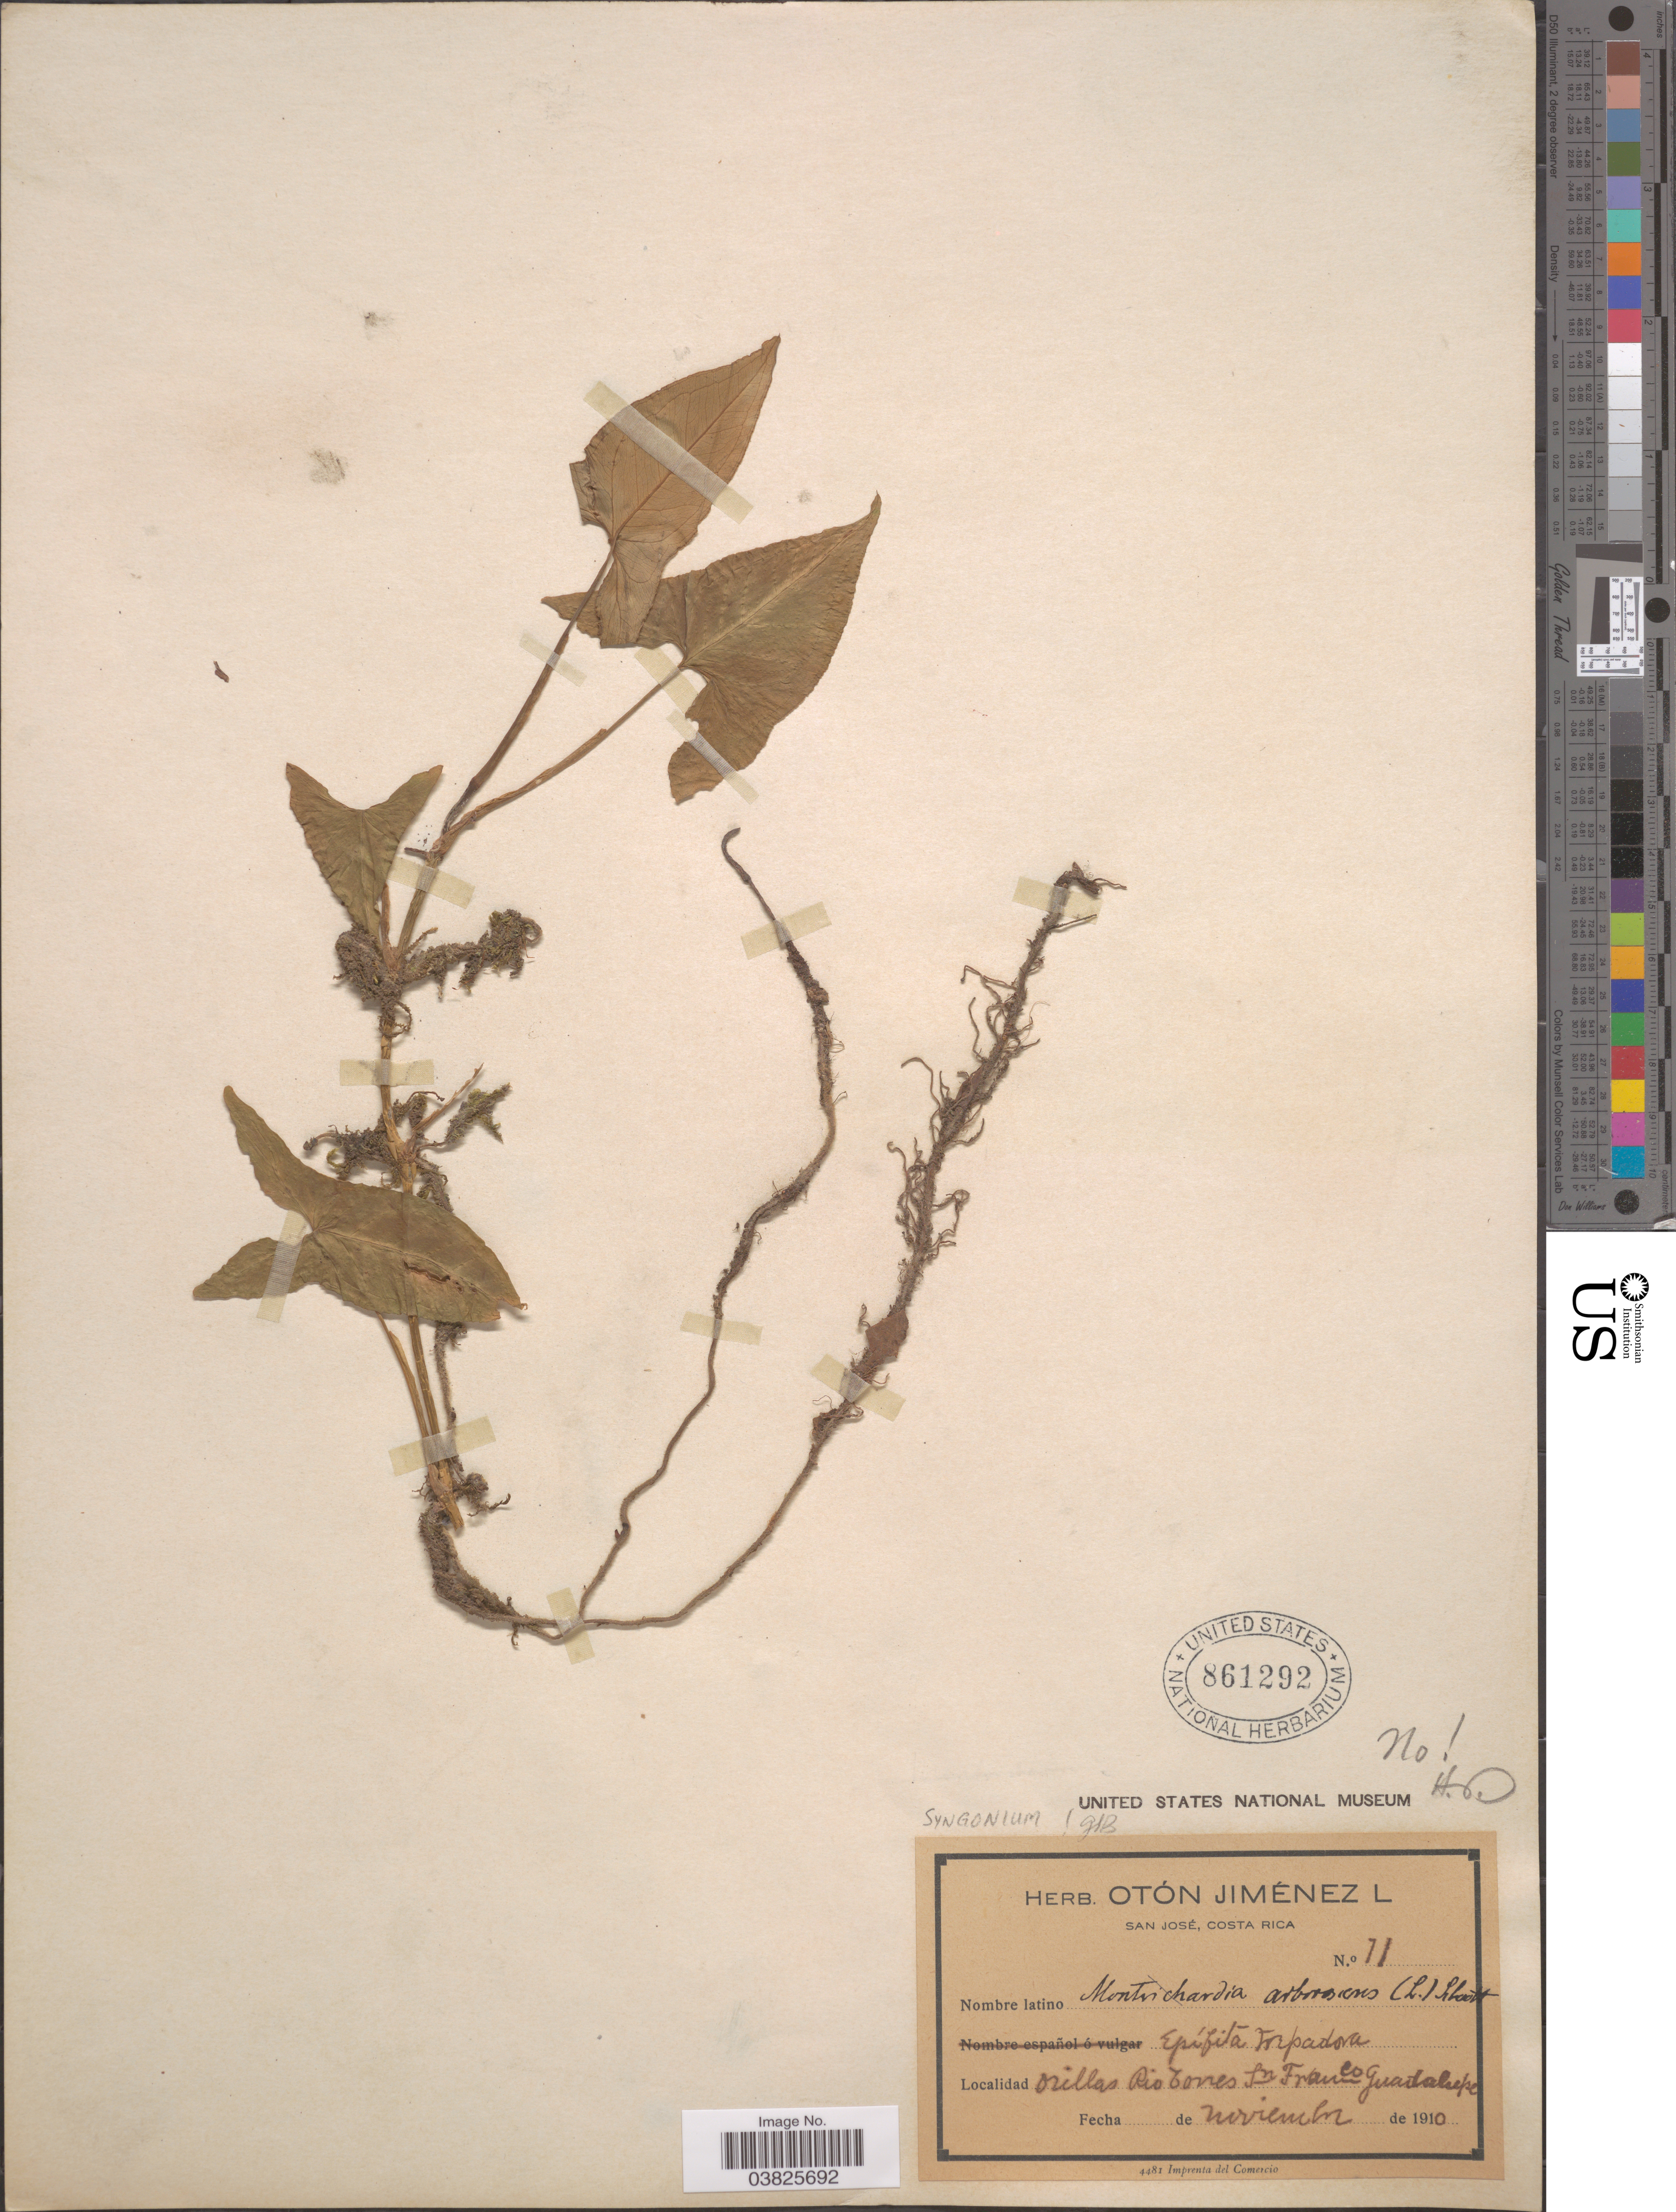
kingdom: Plantae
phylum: Tracheophyta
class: Liliopsida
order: Alismatales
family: Araceae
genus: Syngonium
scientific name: Syngonium sp.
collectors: ex herb. O. Jimenez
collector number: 11*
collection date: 1910-11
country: Costa Rica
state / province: San José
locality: Orillas Rio Torres Sn. Francisco Guadalupe.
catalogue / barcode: US 861292